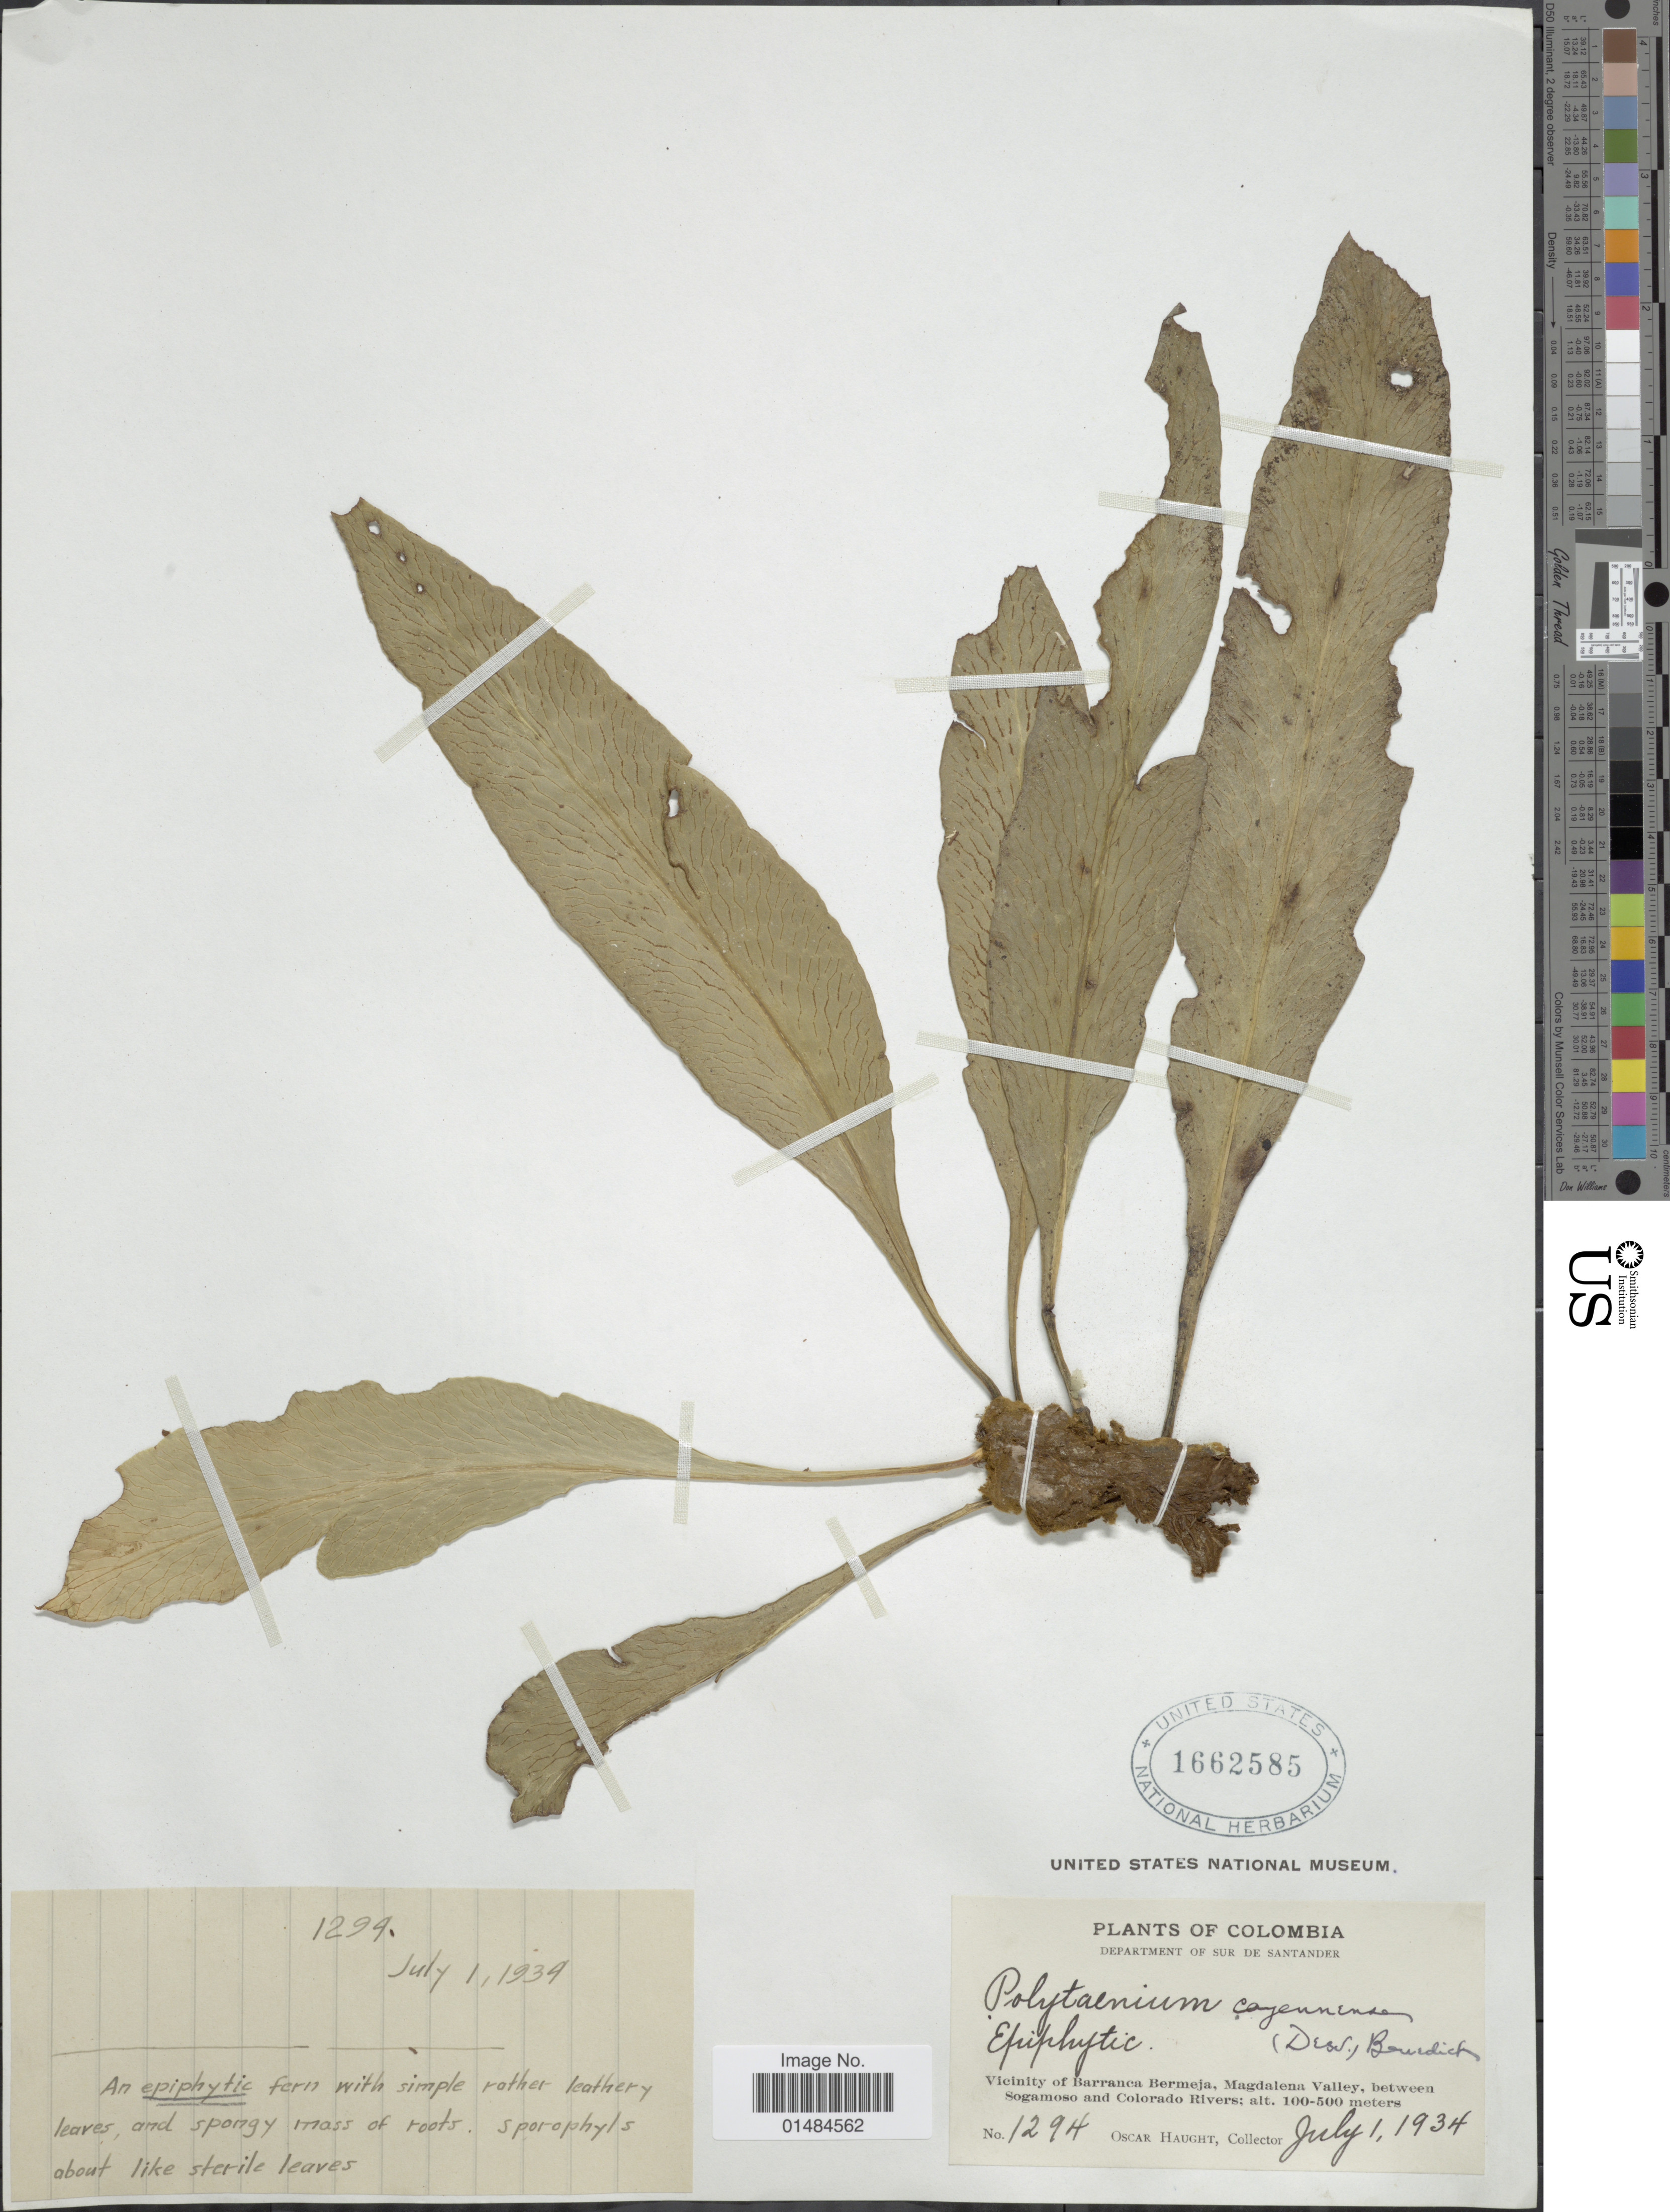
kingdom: Plantae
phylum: Tracheophyta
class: Polypodiopsida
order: Polypodiales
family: Pteridaceae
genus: Polytaenium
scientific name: Polytaenium guayanense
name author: (Hieron.) Alston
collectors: O. L. Haught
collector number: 1294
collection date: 1934-07-01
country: Colombia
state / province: Santander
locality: Department of Sur de Santander. Vicinity of Barranca Bermeja, Magdalena Valley, between Sogamoso and Colorado Rivers.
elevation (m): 100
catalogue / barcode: US 1662585